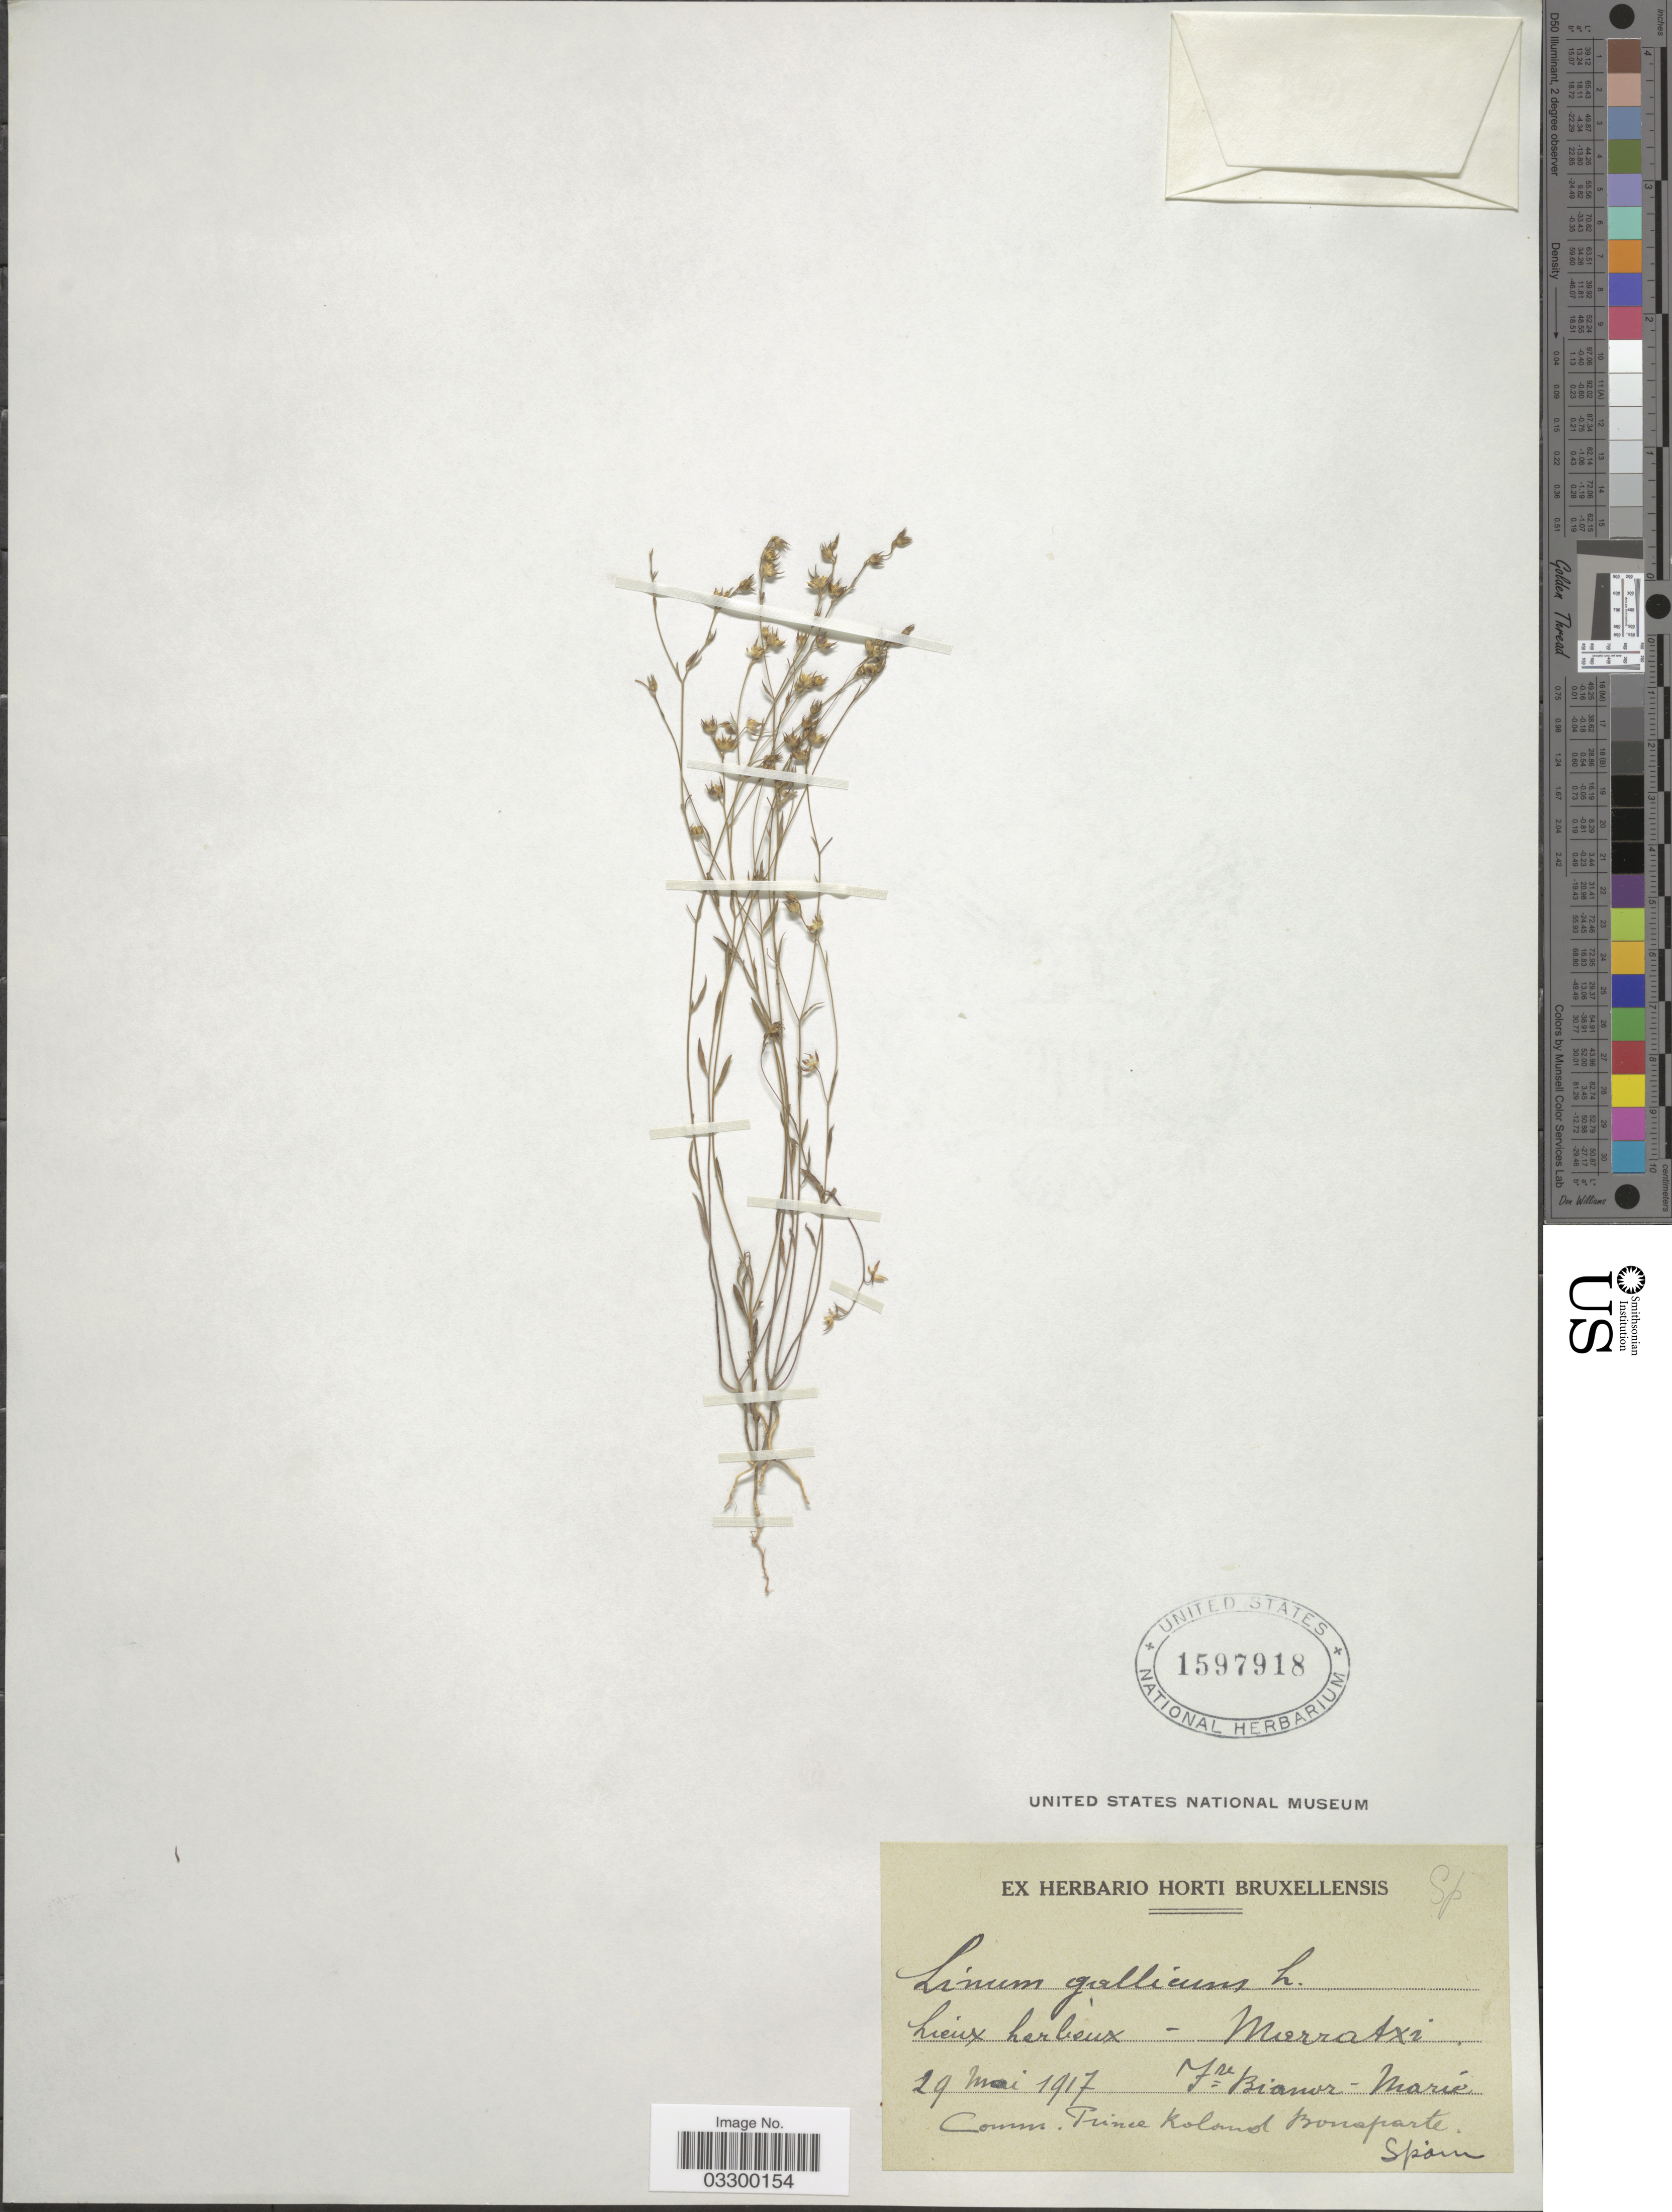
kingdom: Plantae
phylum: Tracheophyta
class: Magnoliopsida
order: Malpighiales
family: Linaceae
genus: Linum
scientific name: Linum gallicum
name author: L.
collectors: F. Bianor-Marie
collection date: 1917-05-29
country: Spain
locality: Marratxi.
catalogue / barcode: US 1597918